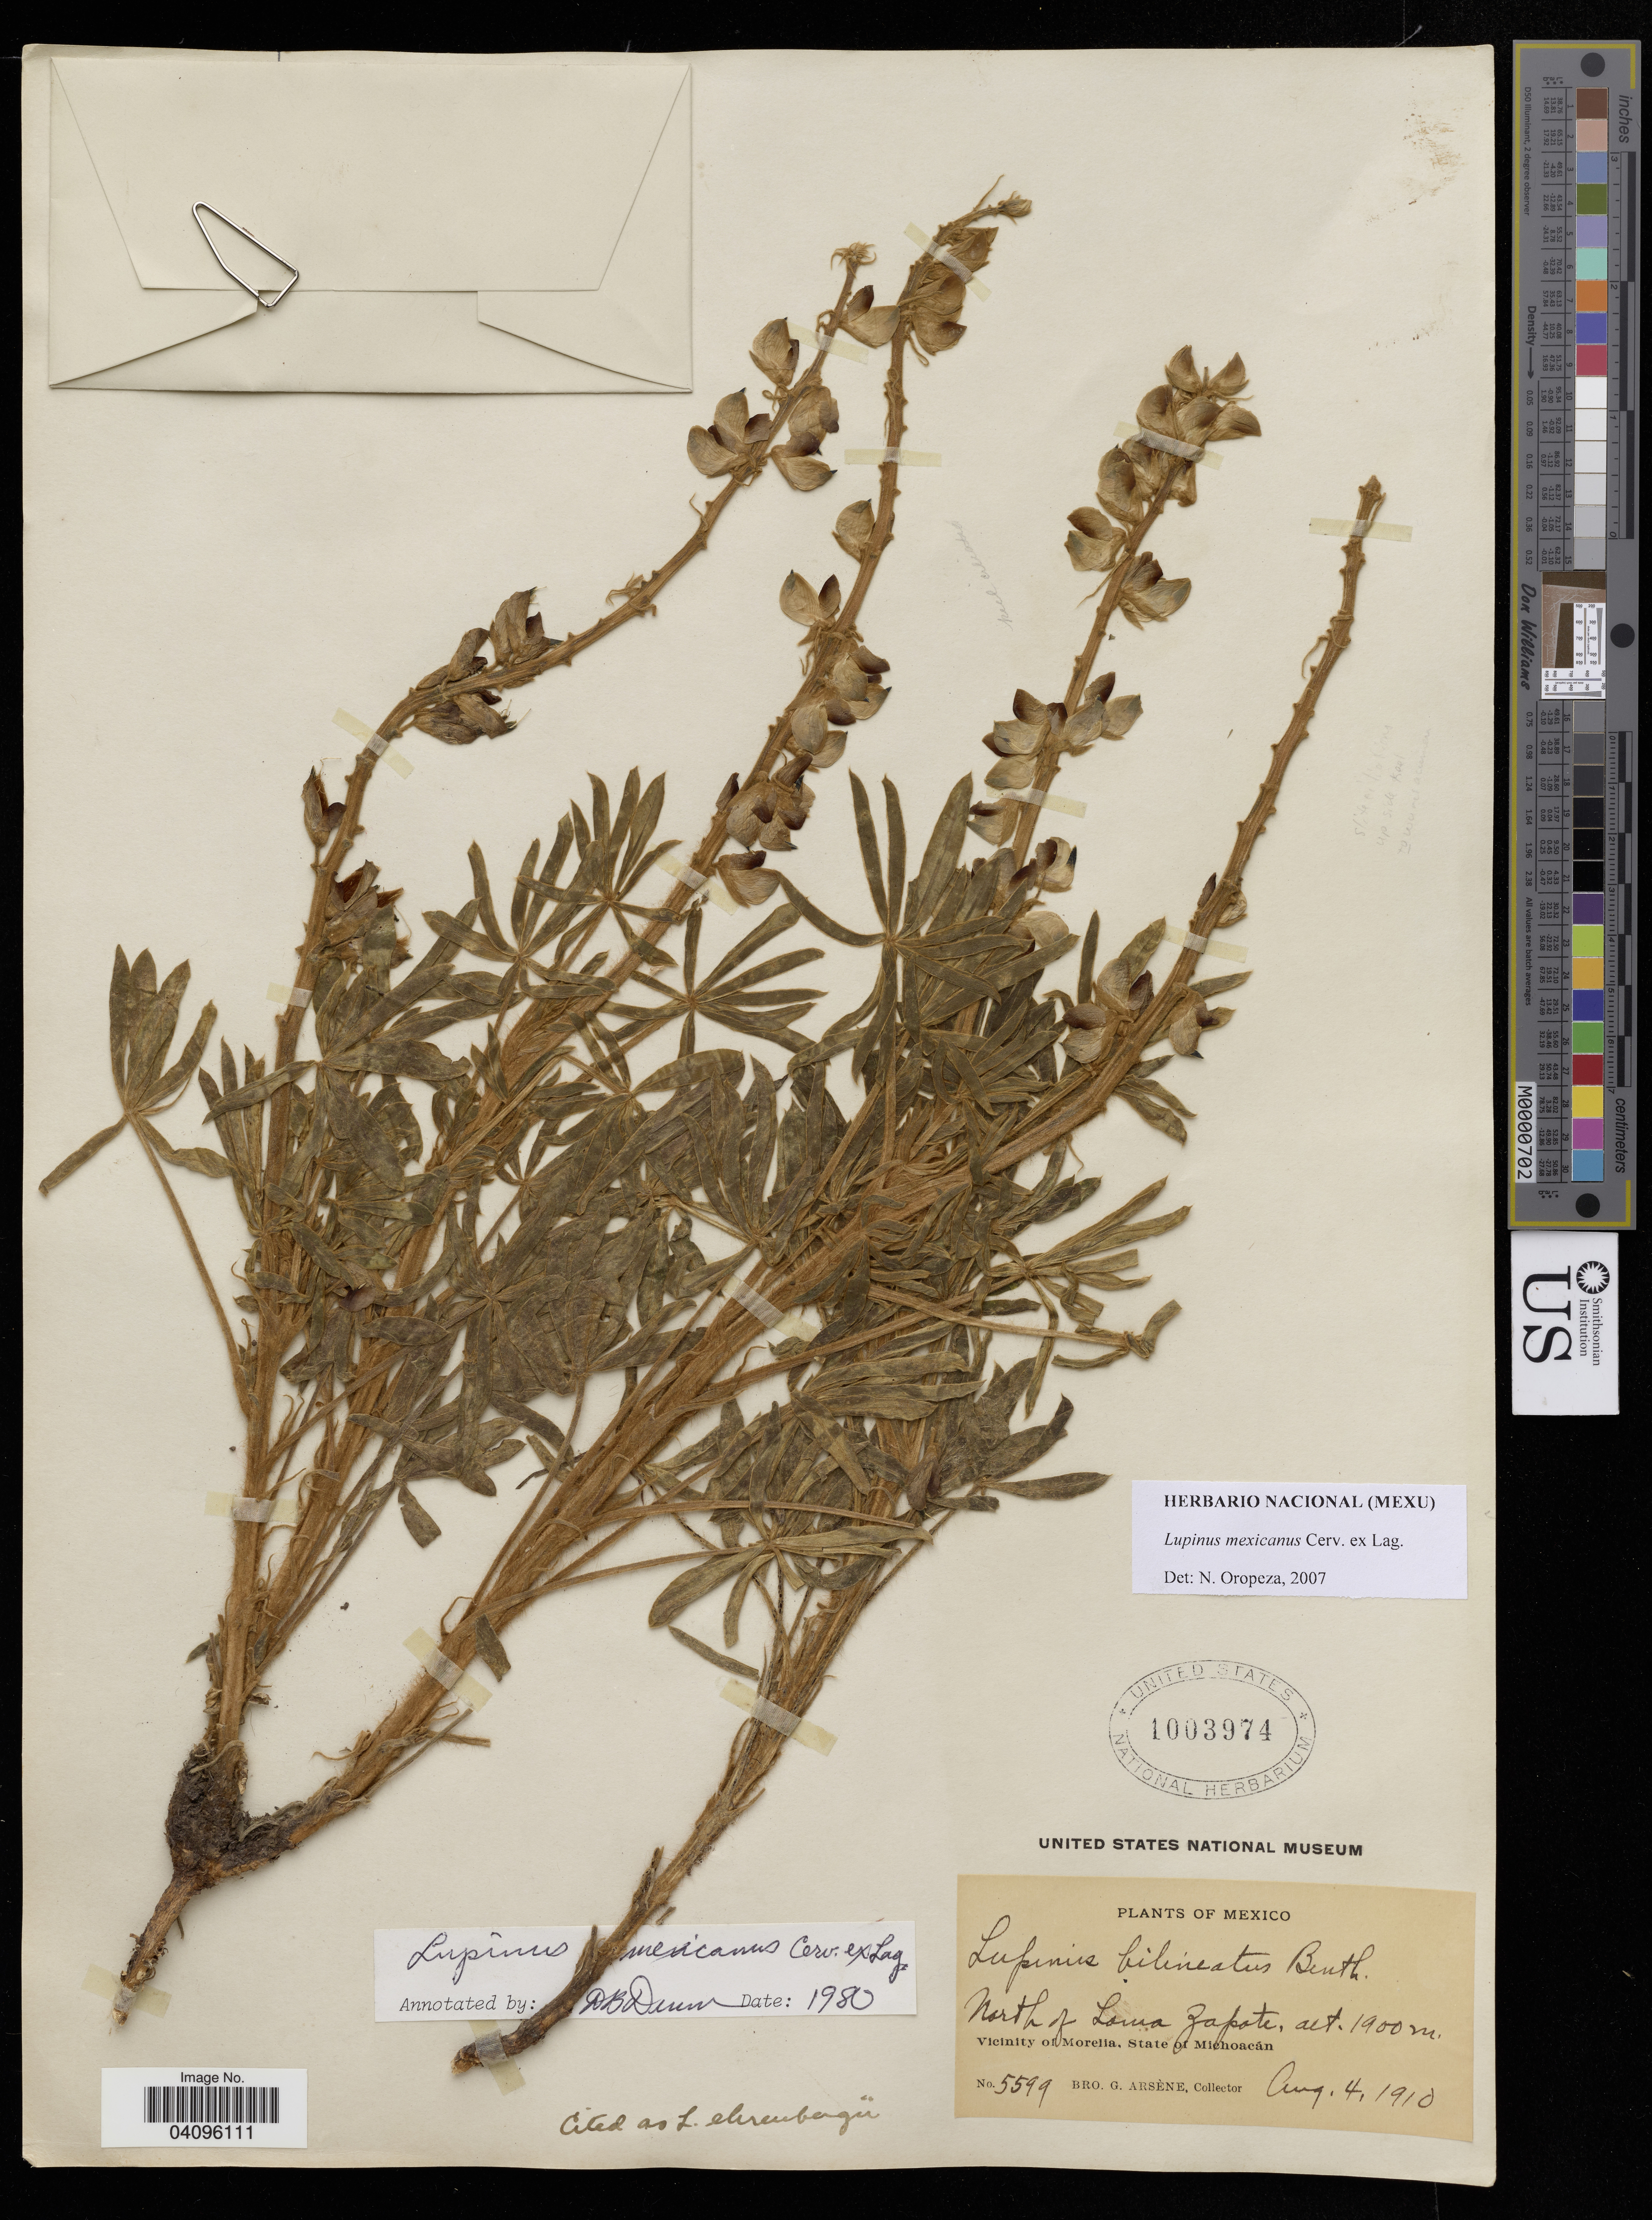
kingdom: Plantae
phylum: Tracheophyta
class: Magnoliopsida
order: Fabales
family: Fabaceae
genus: Lupinus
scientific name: Lupinus mexicanus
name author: Cerv. ex Lag.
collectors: Bro. G. Arsène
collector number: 5599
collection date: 1910-08-04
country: Mexico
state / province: Michoacán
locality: North of Lama Zapote. Vicinity of Morelia.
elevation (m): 1900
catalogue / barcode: US 1003974